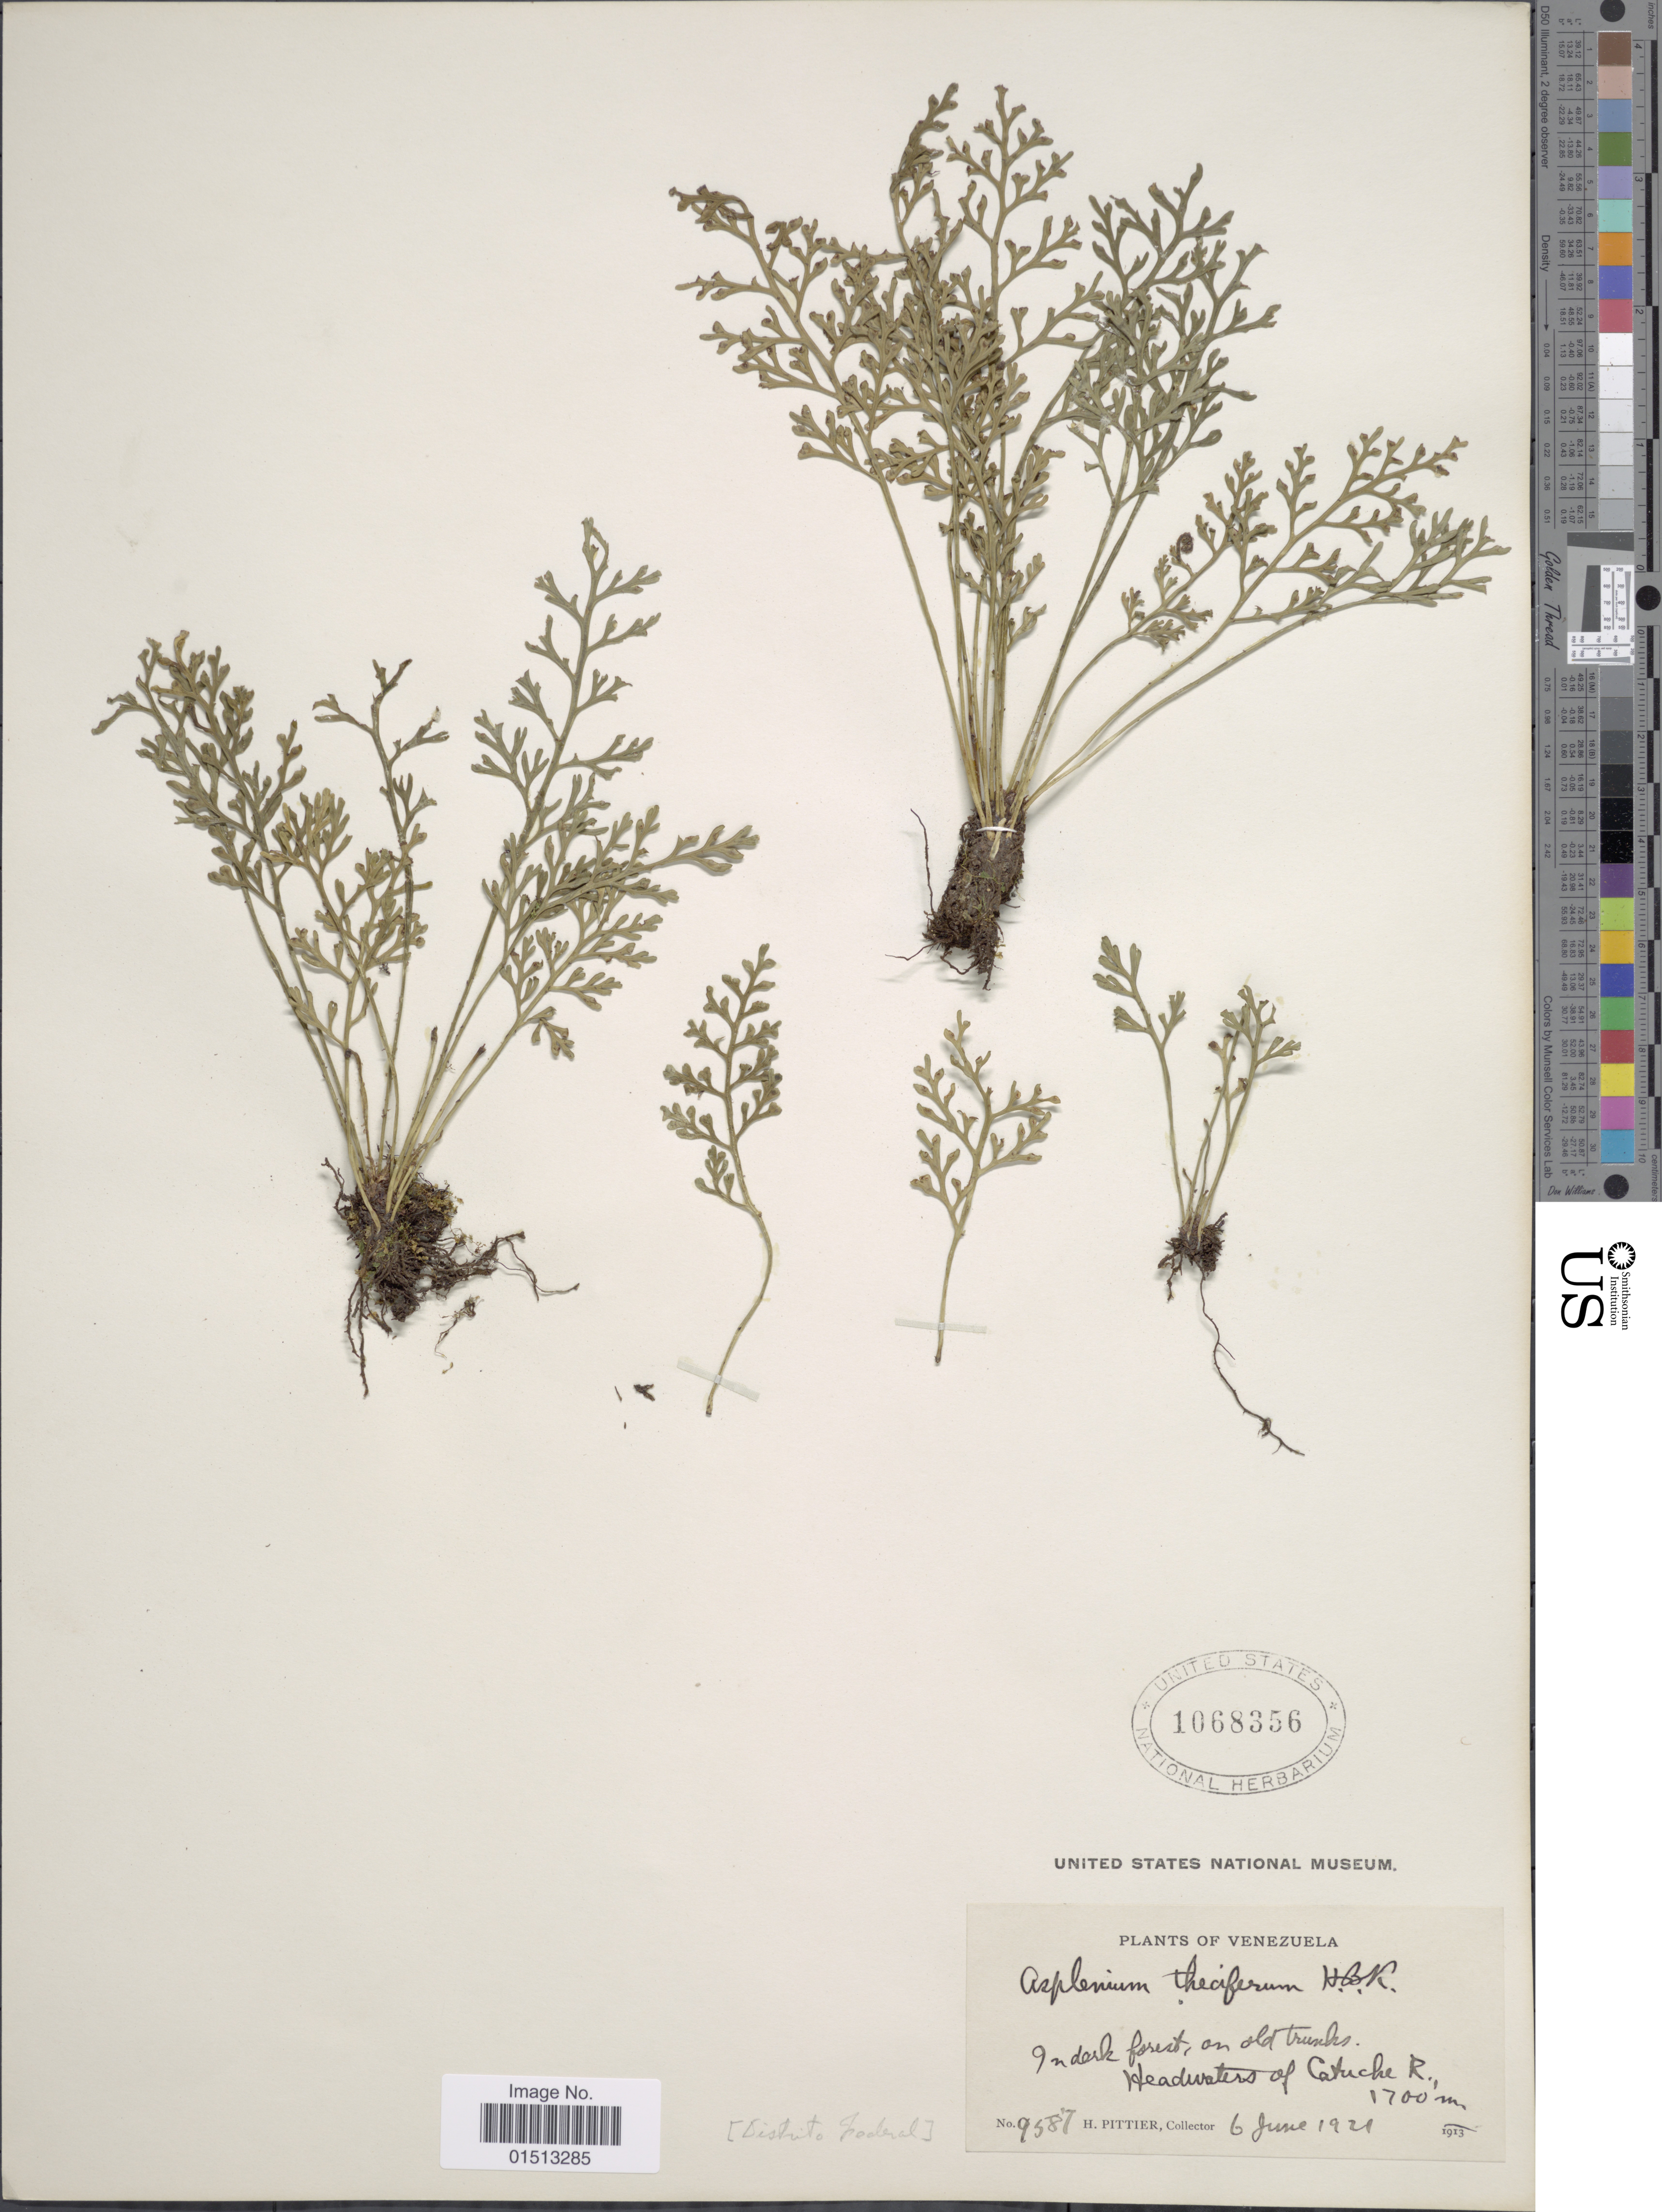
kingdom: Plantae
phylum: Tracheophyta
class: Polypodiopsida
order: Polypodiales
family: Aspleniaceae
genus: Asplenium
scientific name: Asplenium theciferum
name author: (Kunth) Mett.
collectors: H. F. Pittier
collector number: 9587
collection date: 1921-06-06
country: Venezuela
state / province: Distrito Federal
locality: Distrito Federal, Headwaters of Catuche R.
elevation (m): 1700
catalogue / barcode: US 1068356